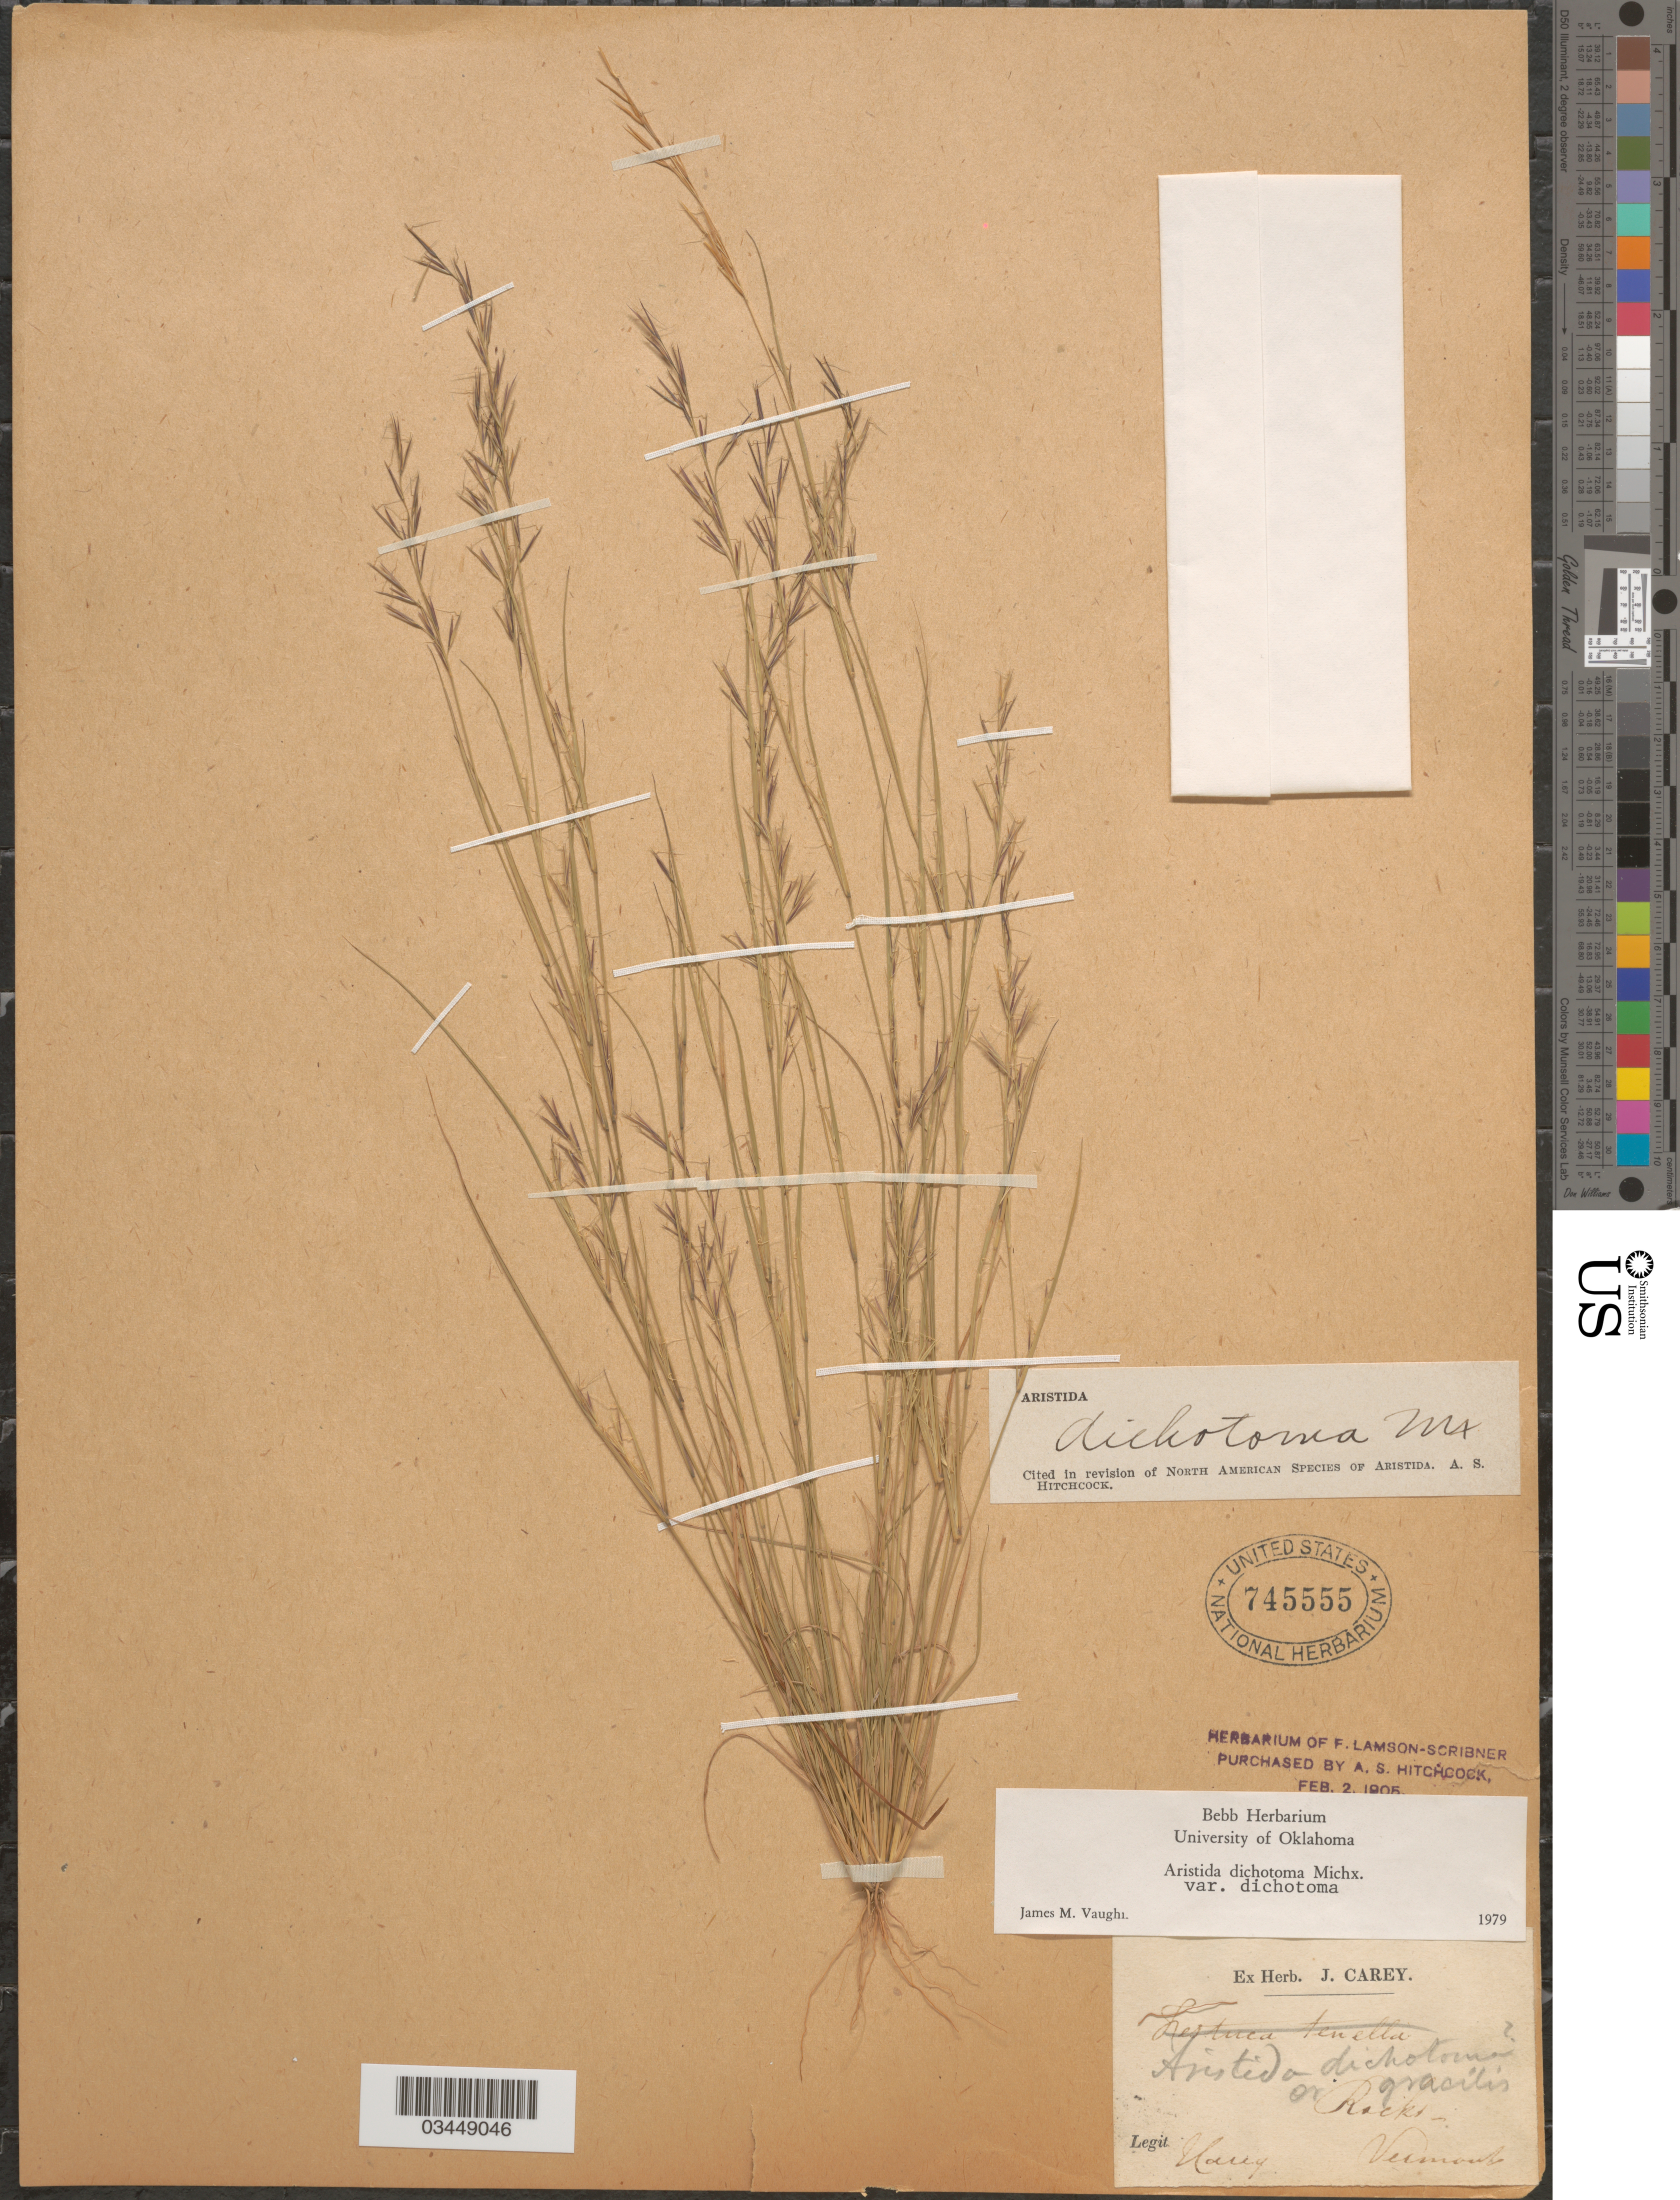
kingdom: Plantae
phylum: Tracheophyta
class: Liliopsida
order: Poales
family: Poaceae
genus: Aristida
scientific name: Aristida dichotoma var. dichotoma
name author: Michx.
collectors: Narry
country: United States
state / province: Vermont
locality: Rocks.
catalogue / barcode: US 745555